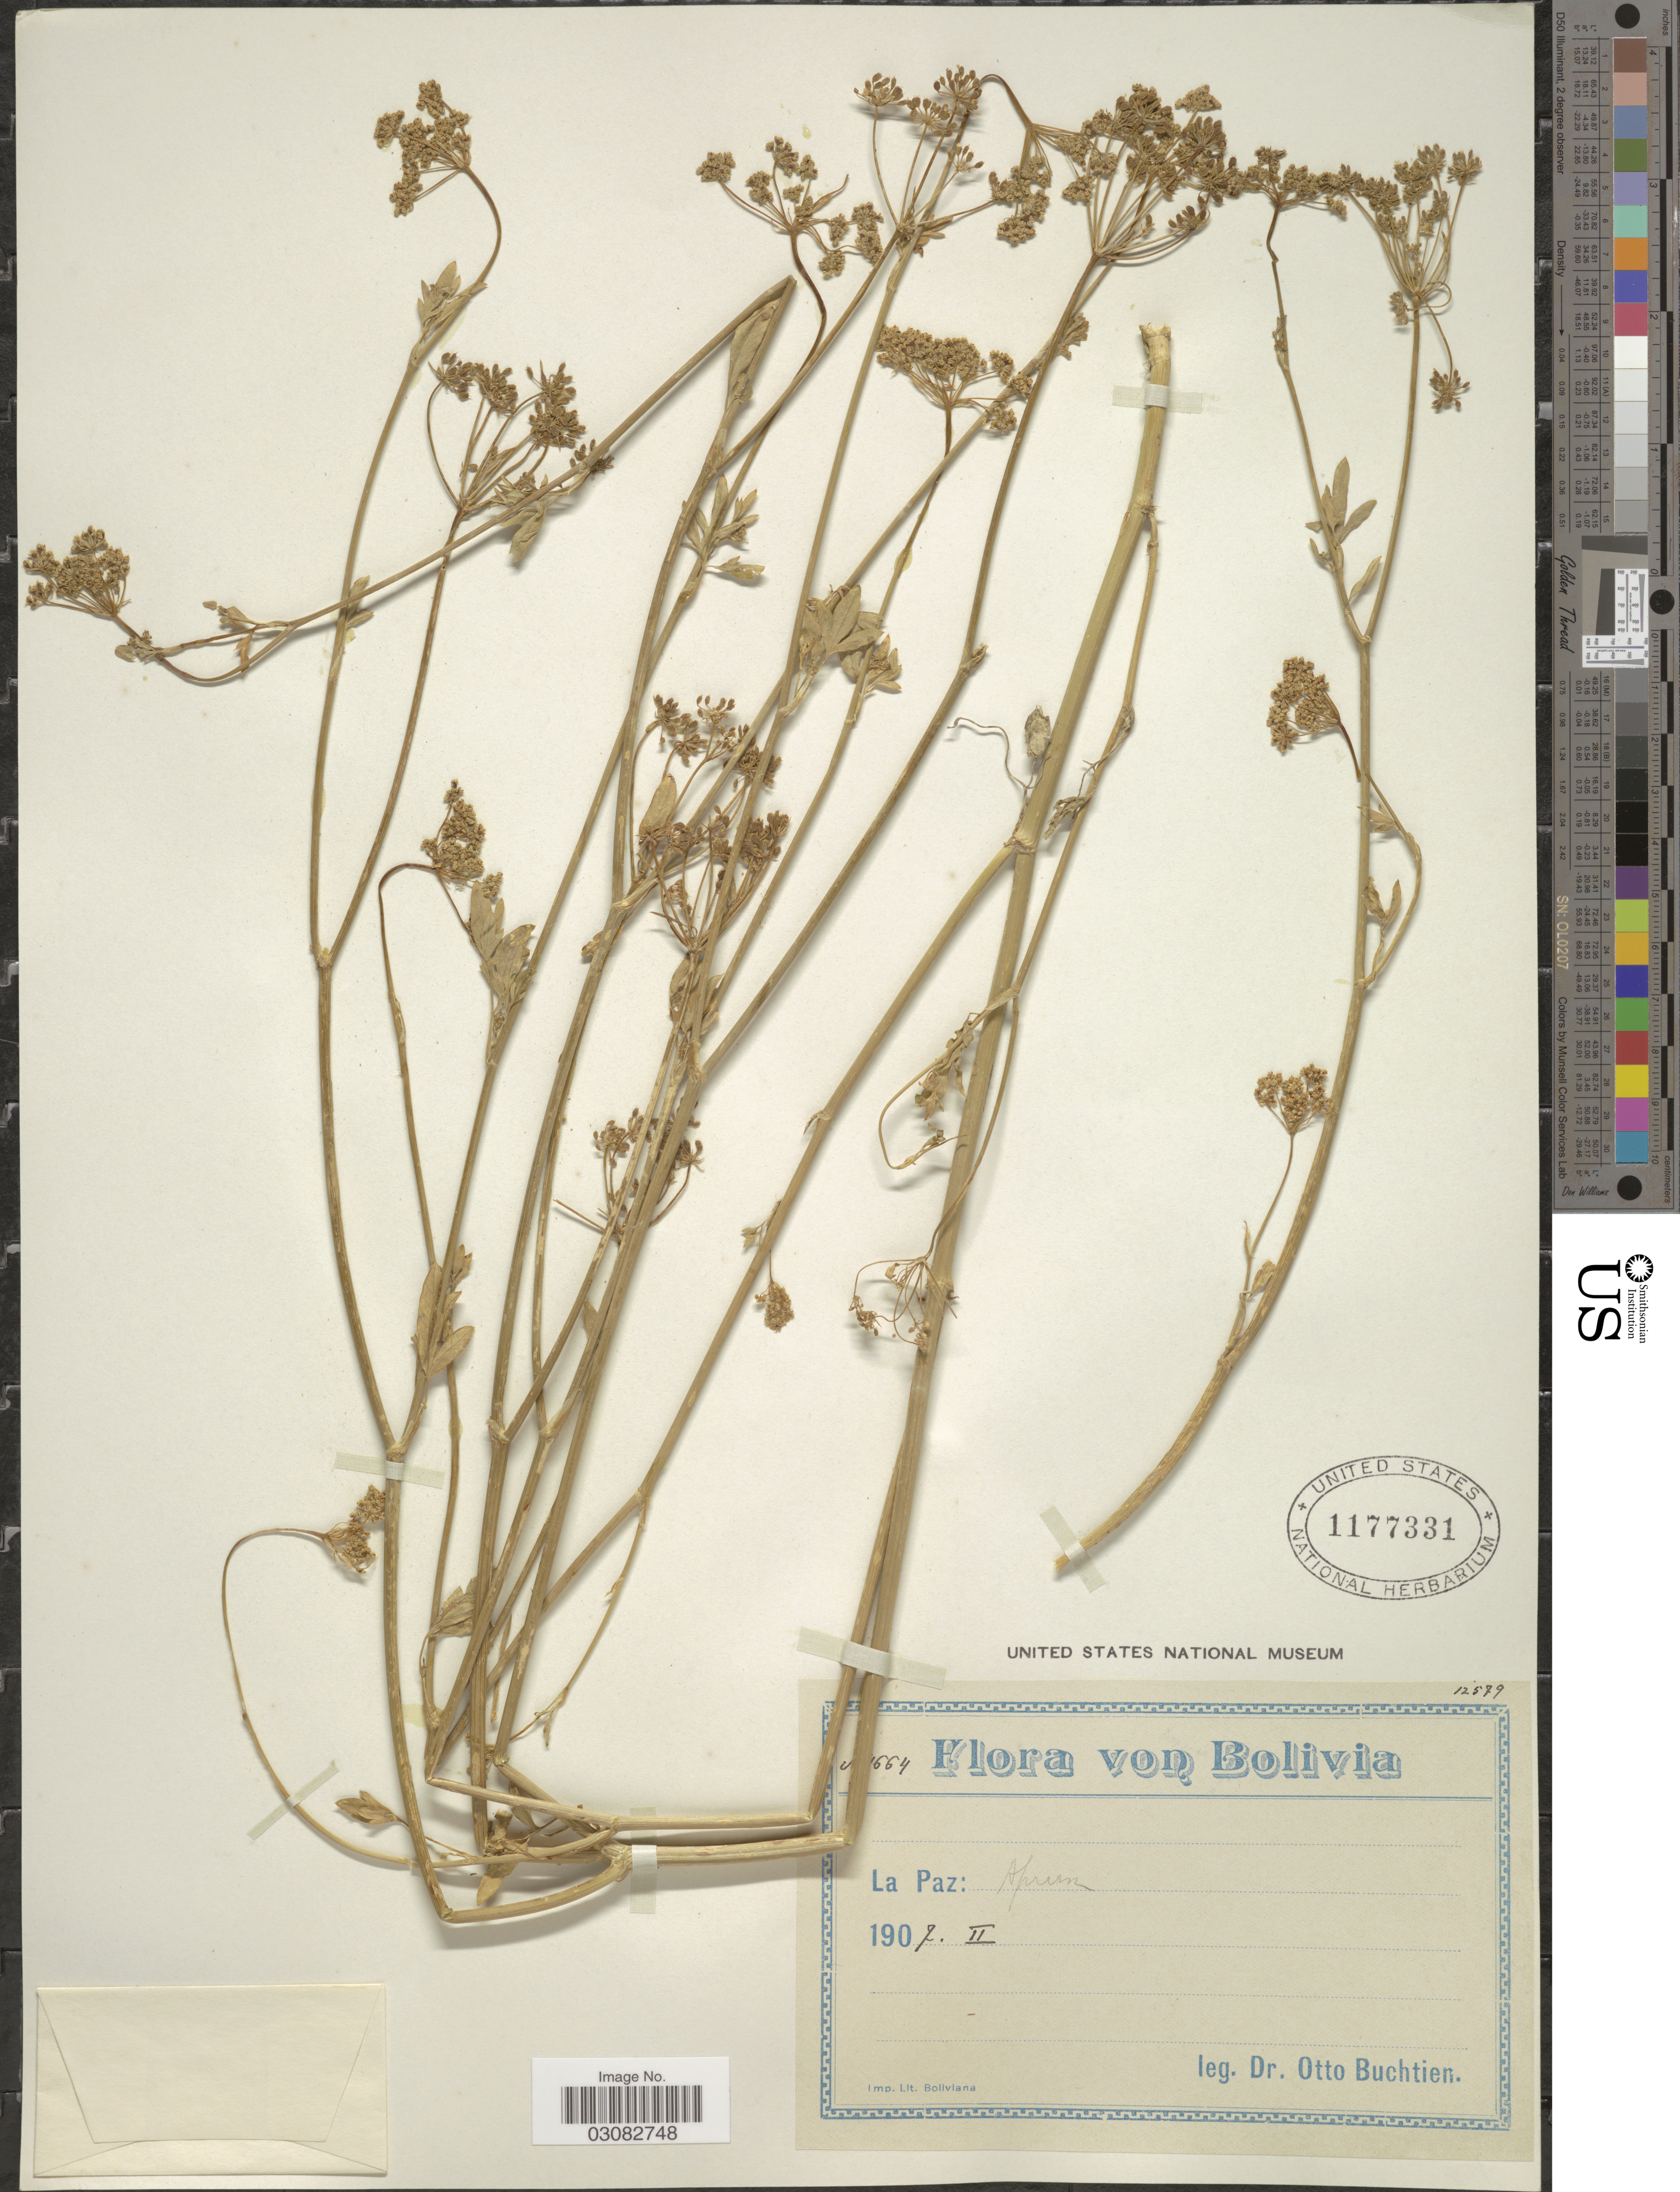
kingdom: Plantae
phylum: Tracheophyta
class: Magnoliopsida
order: Apiales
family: Apiaceae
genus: Apium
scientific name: Apium australe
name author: Thouars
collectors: O. Buchtien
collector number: !664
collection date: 1907-02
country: Bolivia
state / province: La Paz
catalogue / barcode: US 1177331